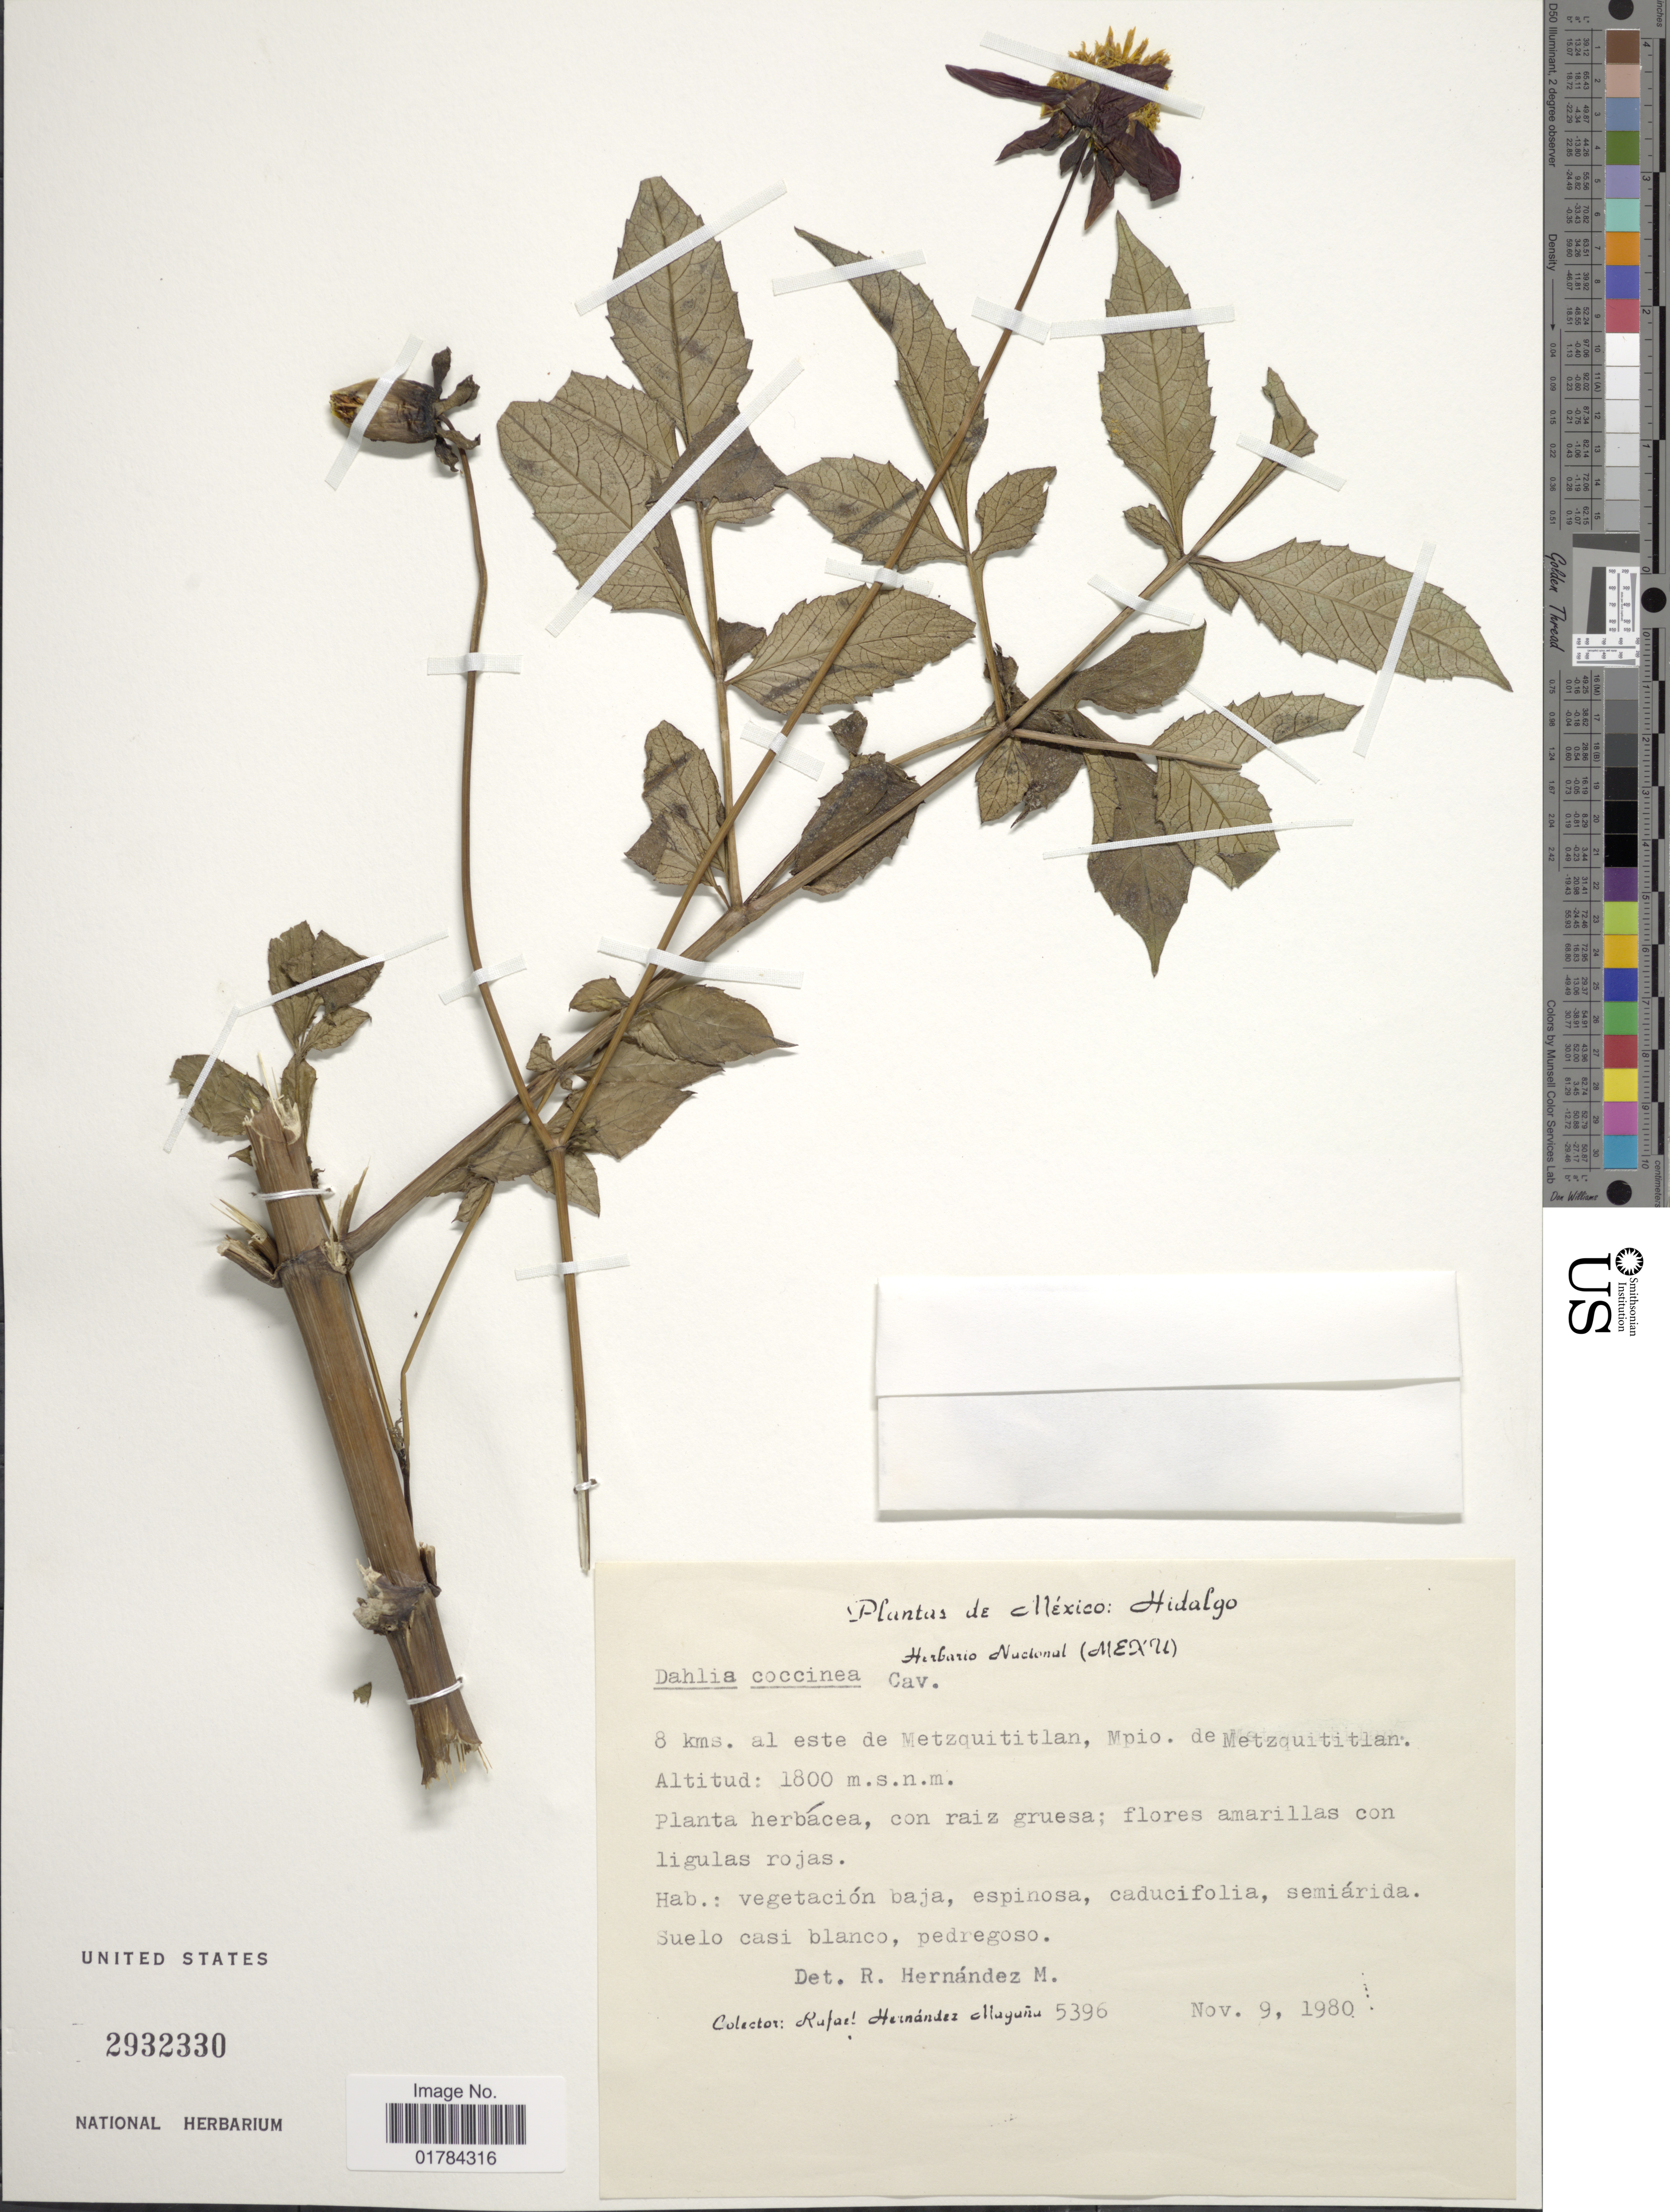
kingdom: Plantae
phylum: Tracheophyta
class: Magnoliopsida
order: Asterales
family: Asteraceae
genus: Dahlia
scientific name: Dahlia coccinea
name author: Cav.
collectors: R. Hernández-M.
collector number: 5396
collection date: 1980-11-09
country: Mexico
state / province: Hidalgo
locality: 8 kms. al este de Metzquititlan, Mpio. de Metzquititlan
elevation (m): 1800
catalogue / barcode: US 2932330